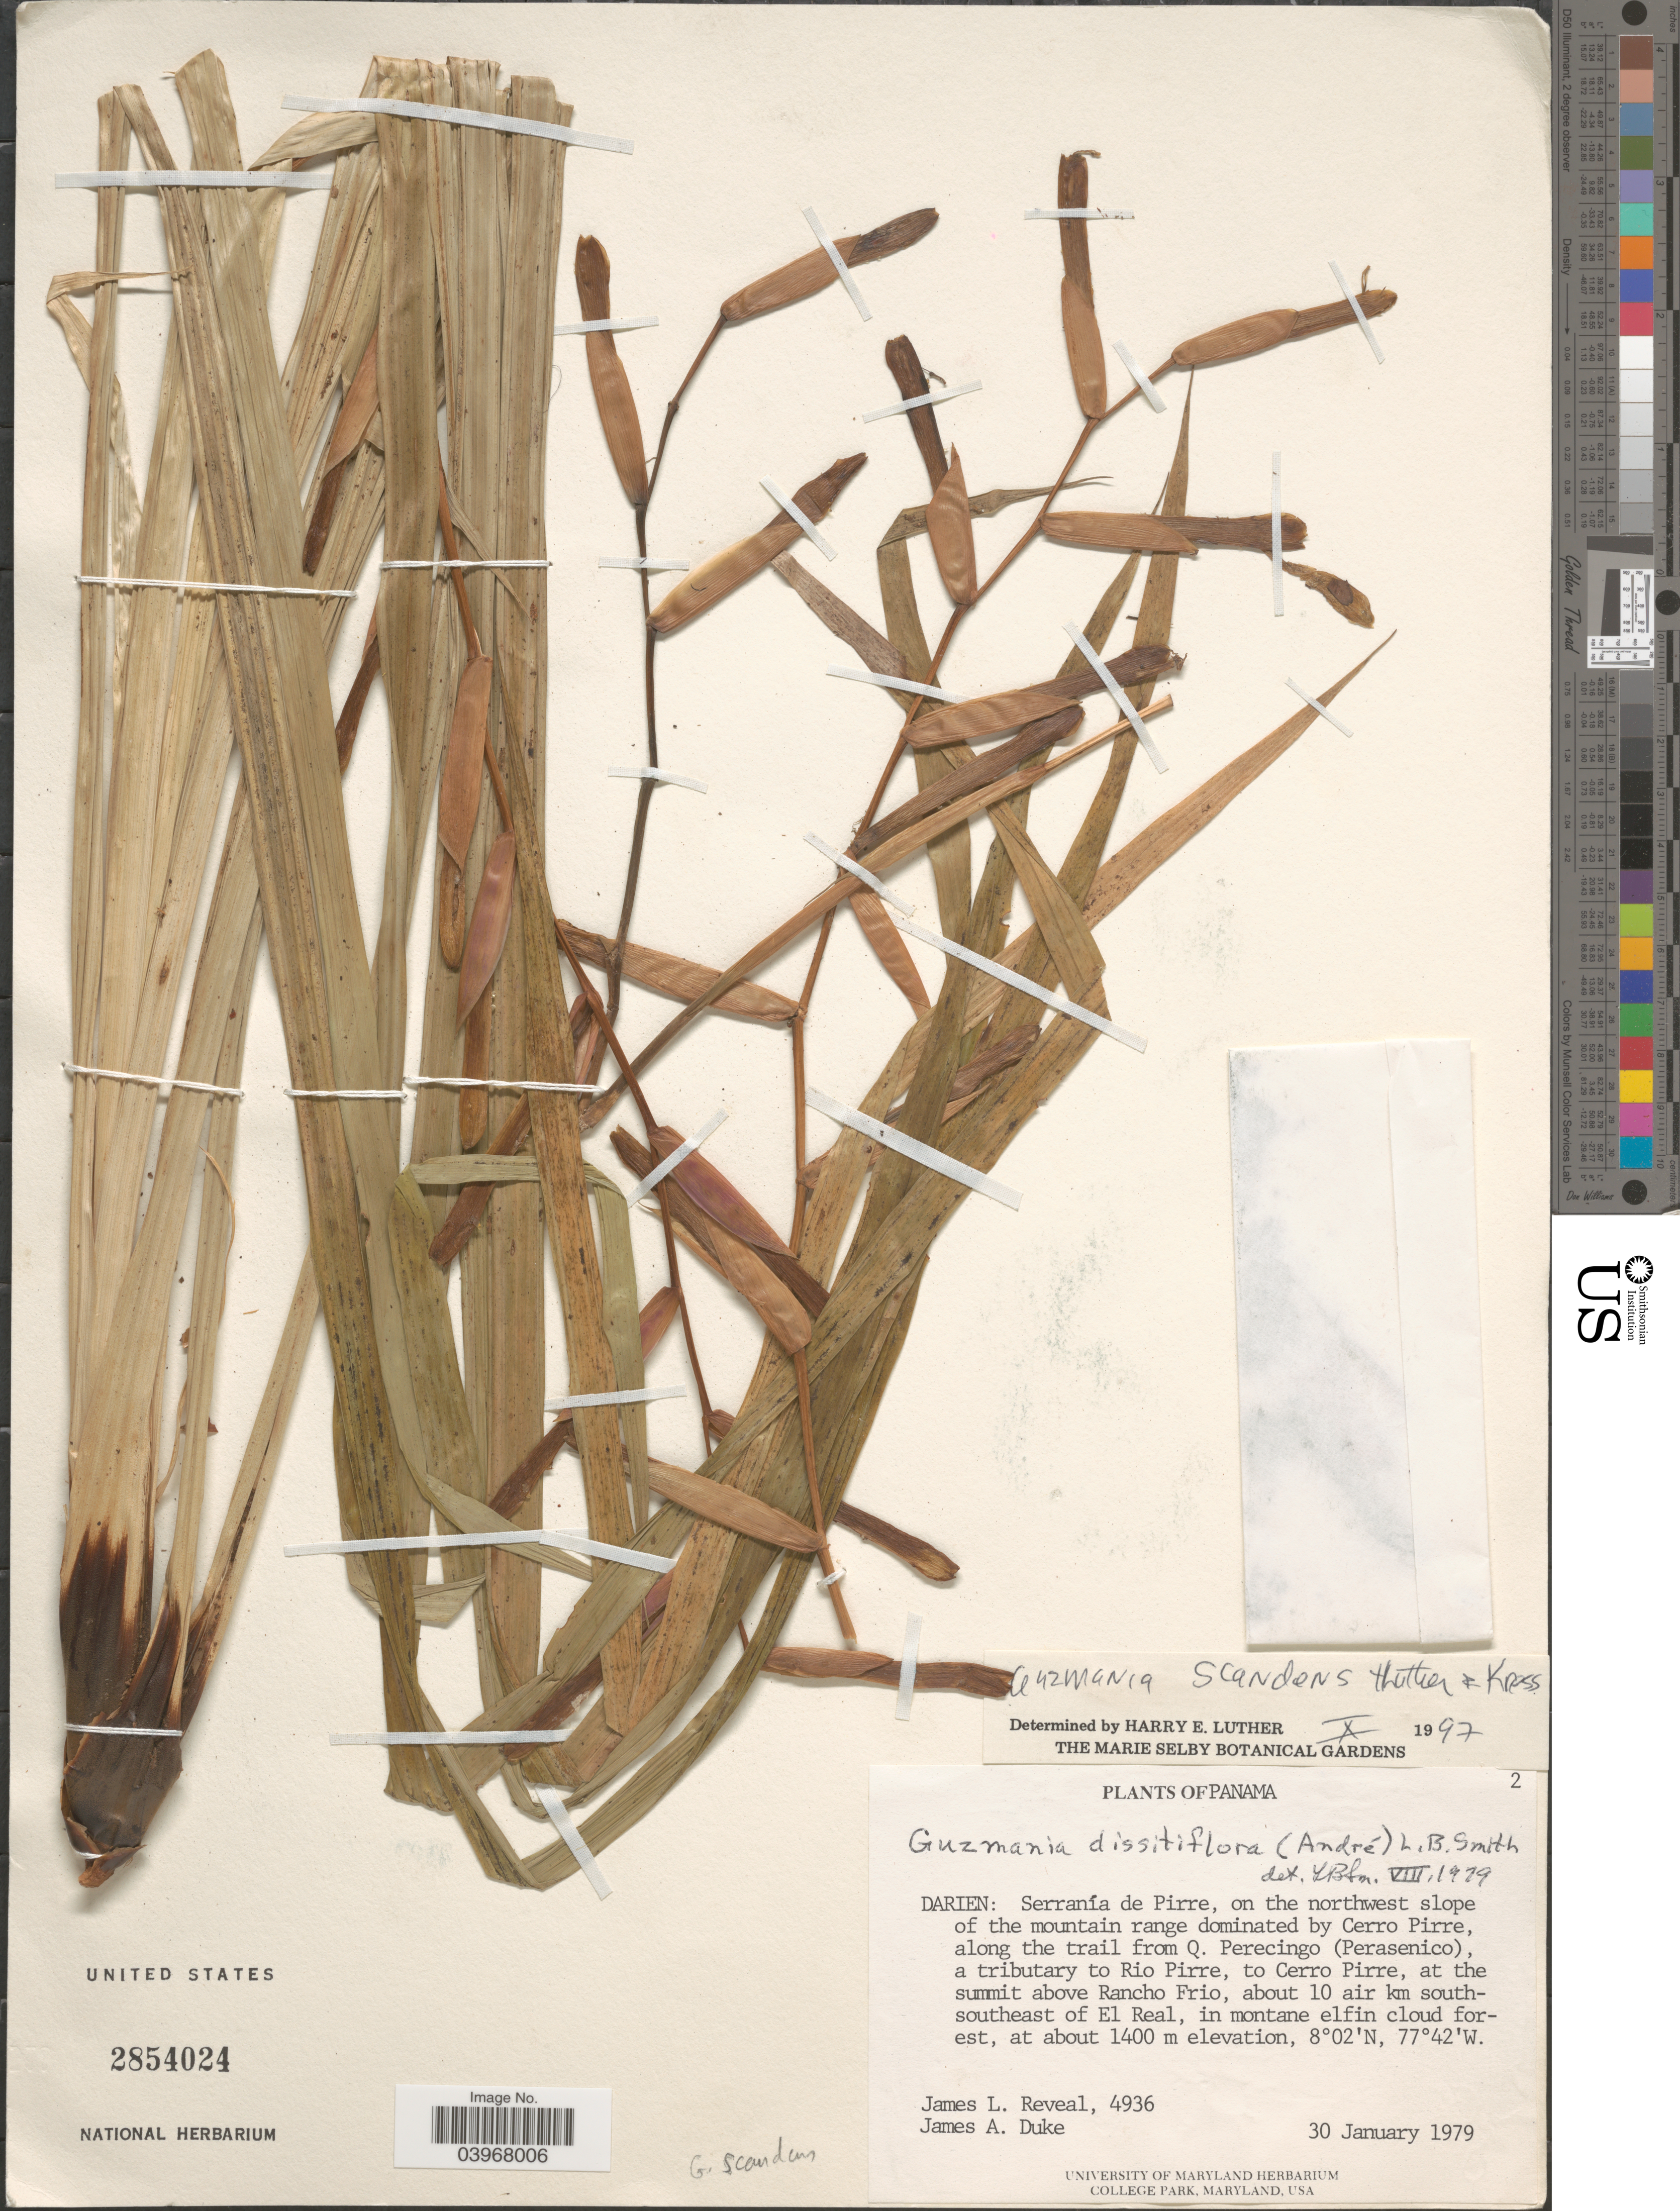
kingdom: Plantae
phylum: Tracheophyta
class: Liliopsida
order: Poales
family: Bromeliaceae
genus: Guzmania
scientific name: Guzmania scandens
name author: H. Luther & W.J. Kress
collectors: J. L. Reveal & J. A. Duke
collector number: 4936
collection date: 1979-01-30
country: Panama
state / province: Darien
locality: Serranía de Pirre, on the northwest slope of the mountain range dominated by Cerro Pirre, along the trail from Q. Perecingo (Perasenico), a tributary to Rio Pirre, to Cerro Pirre, at the summit above Rancho Frio, about 10 air km south-southeast of El Real.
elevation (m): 1400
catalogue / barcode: US 2854024